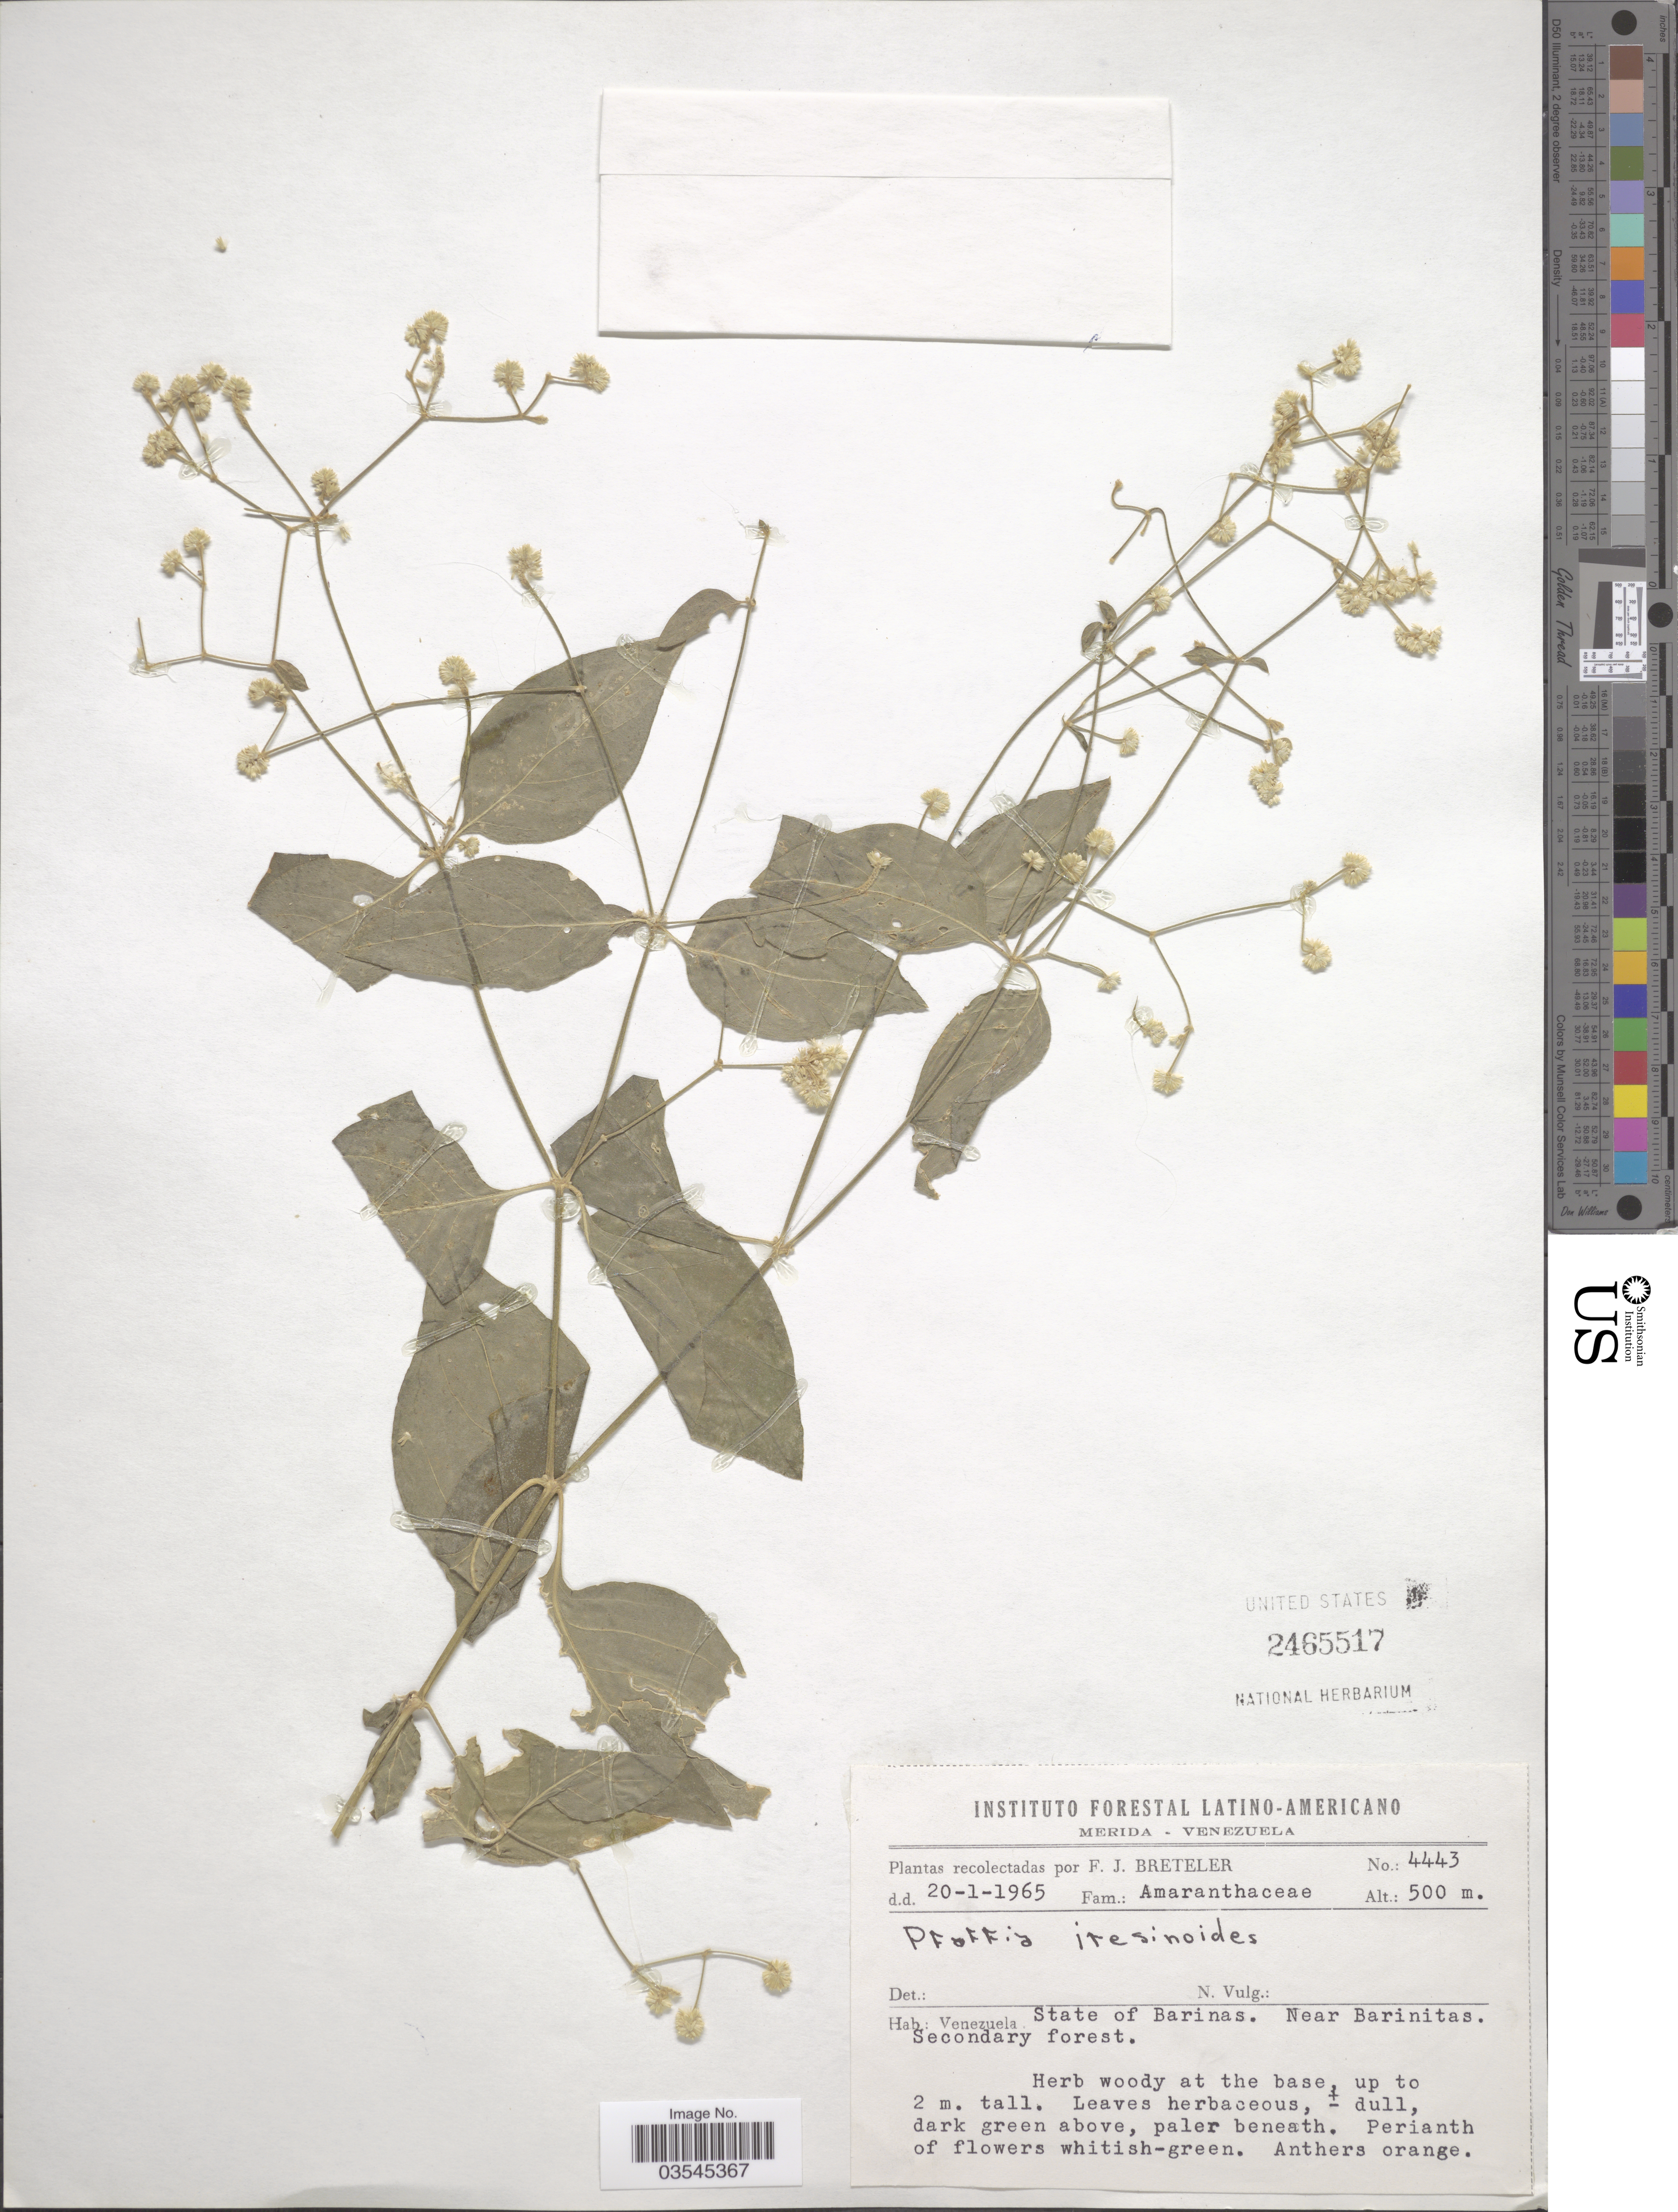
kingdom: Plantae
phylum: Tracheophyta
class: Magnoliopsida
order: Caryophyllales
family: Amaranthaceae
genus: Pfaffia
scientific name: Pfaffia iresinoides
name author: (Kunth) Spreng.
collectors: F. J. Breteler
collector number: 4443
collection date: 1965-01-20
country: Venezuela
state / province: Barinas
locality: Near Barinitas.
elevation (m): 500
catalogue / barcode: US 2465517